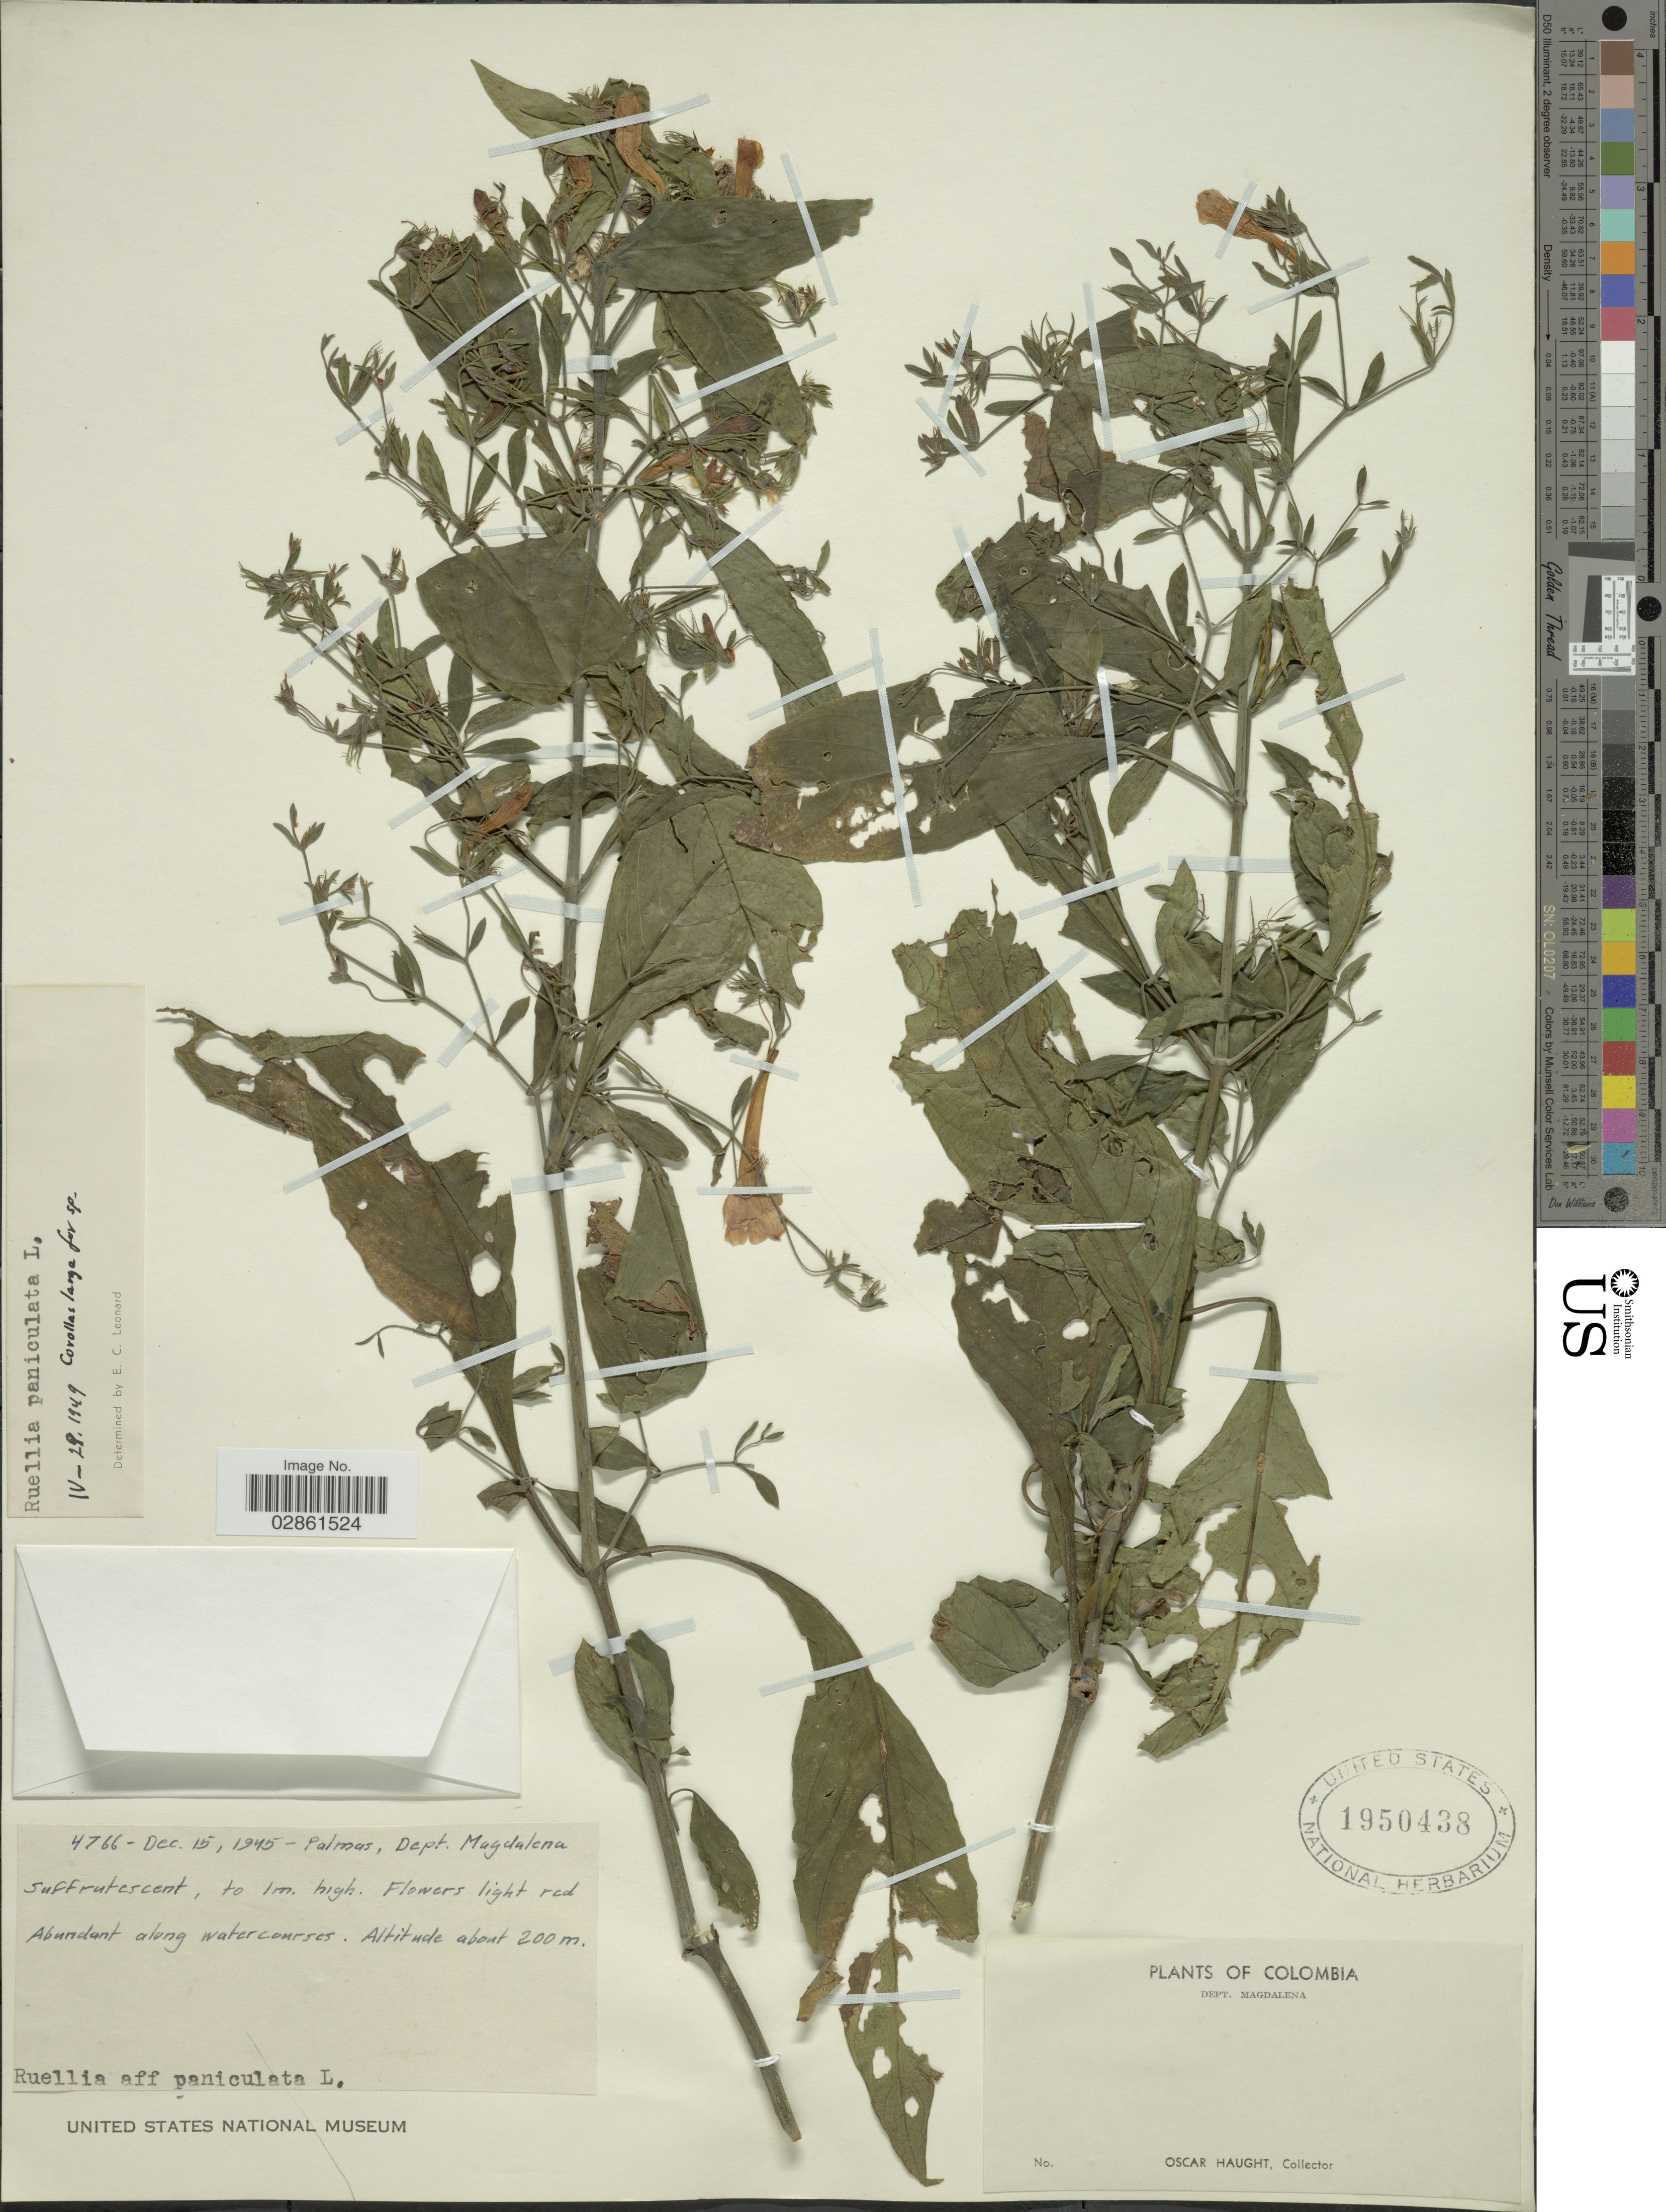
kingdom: Plantae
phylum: Tracheophyta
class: Magnoliopsida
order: Lamiales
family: Acanthaceae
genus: Ruellia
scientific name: Ruellia paniculata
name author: L.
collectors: O. L. Haught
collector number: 4766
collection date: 1945-12-15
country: Colombia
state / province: Magdalena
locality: Palmas, Dept. Magdalena.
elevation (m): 200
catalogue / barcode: US 1950438